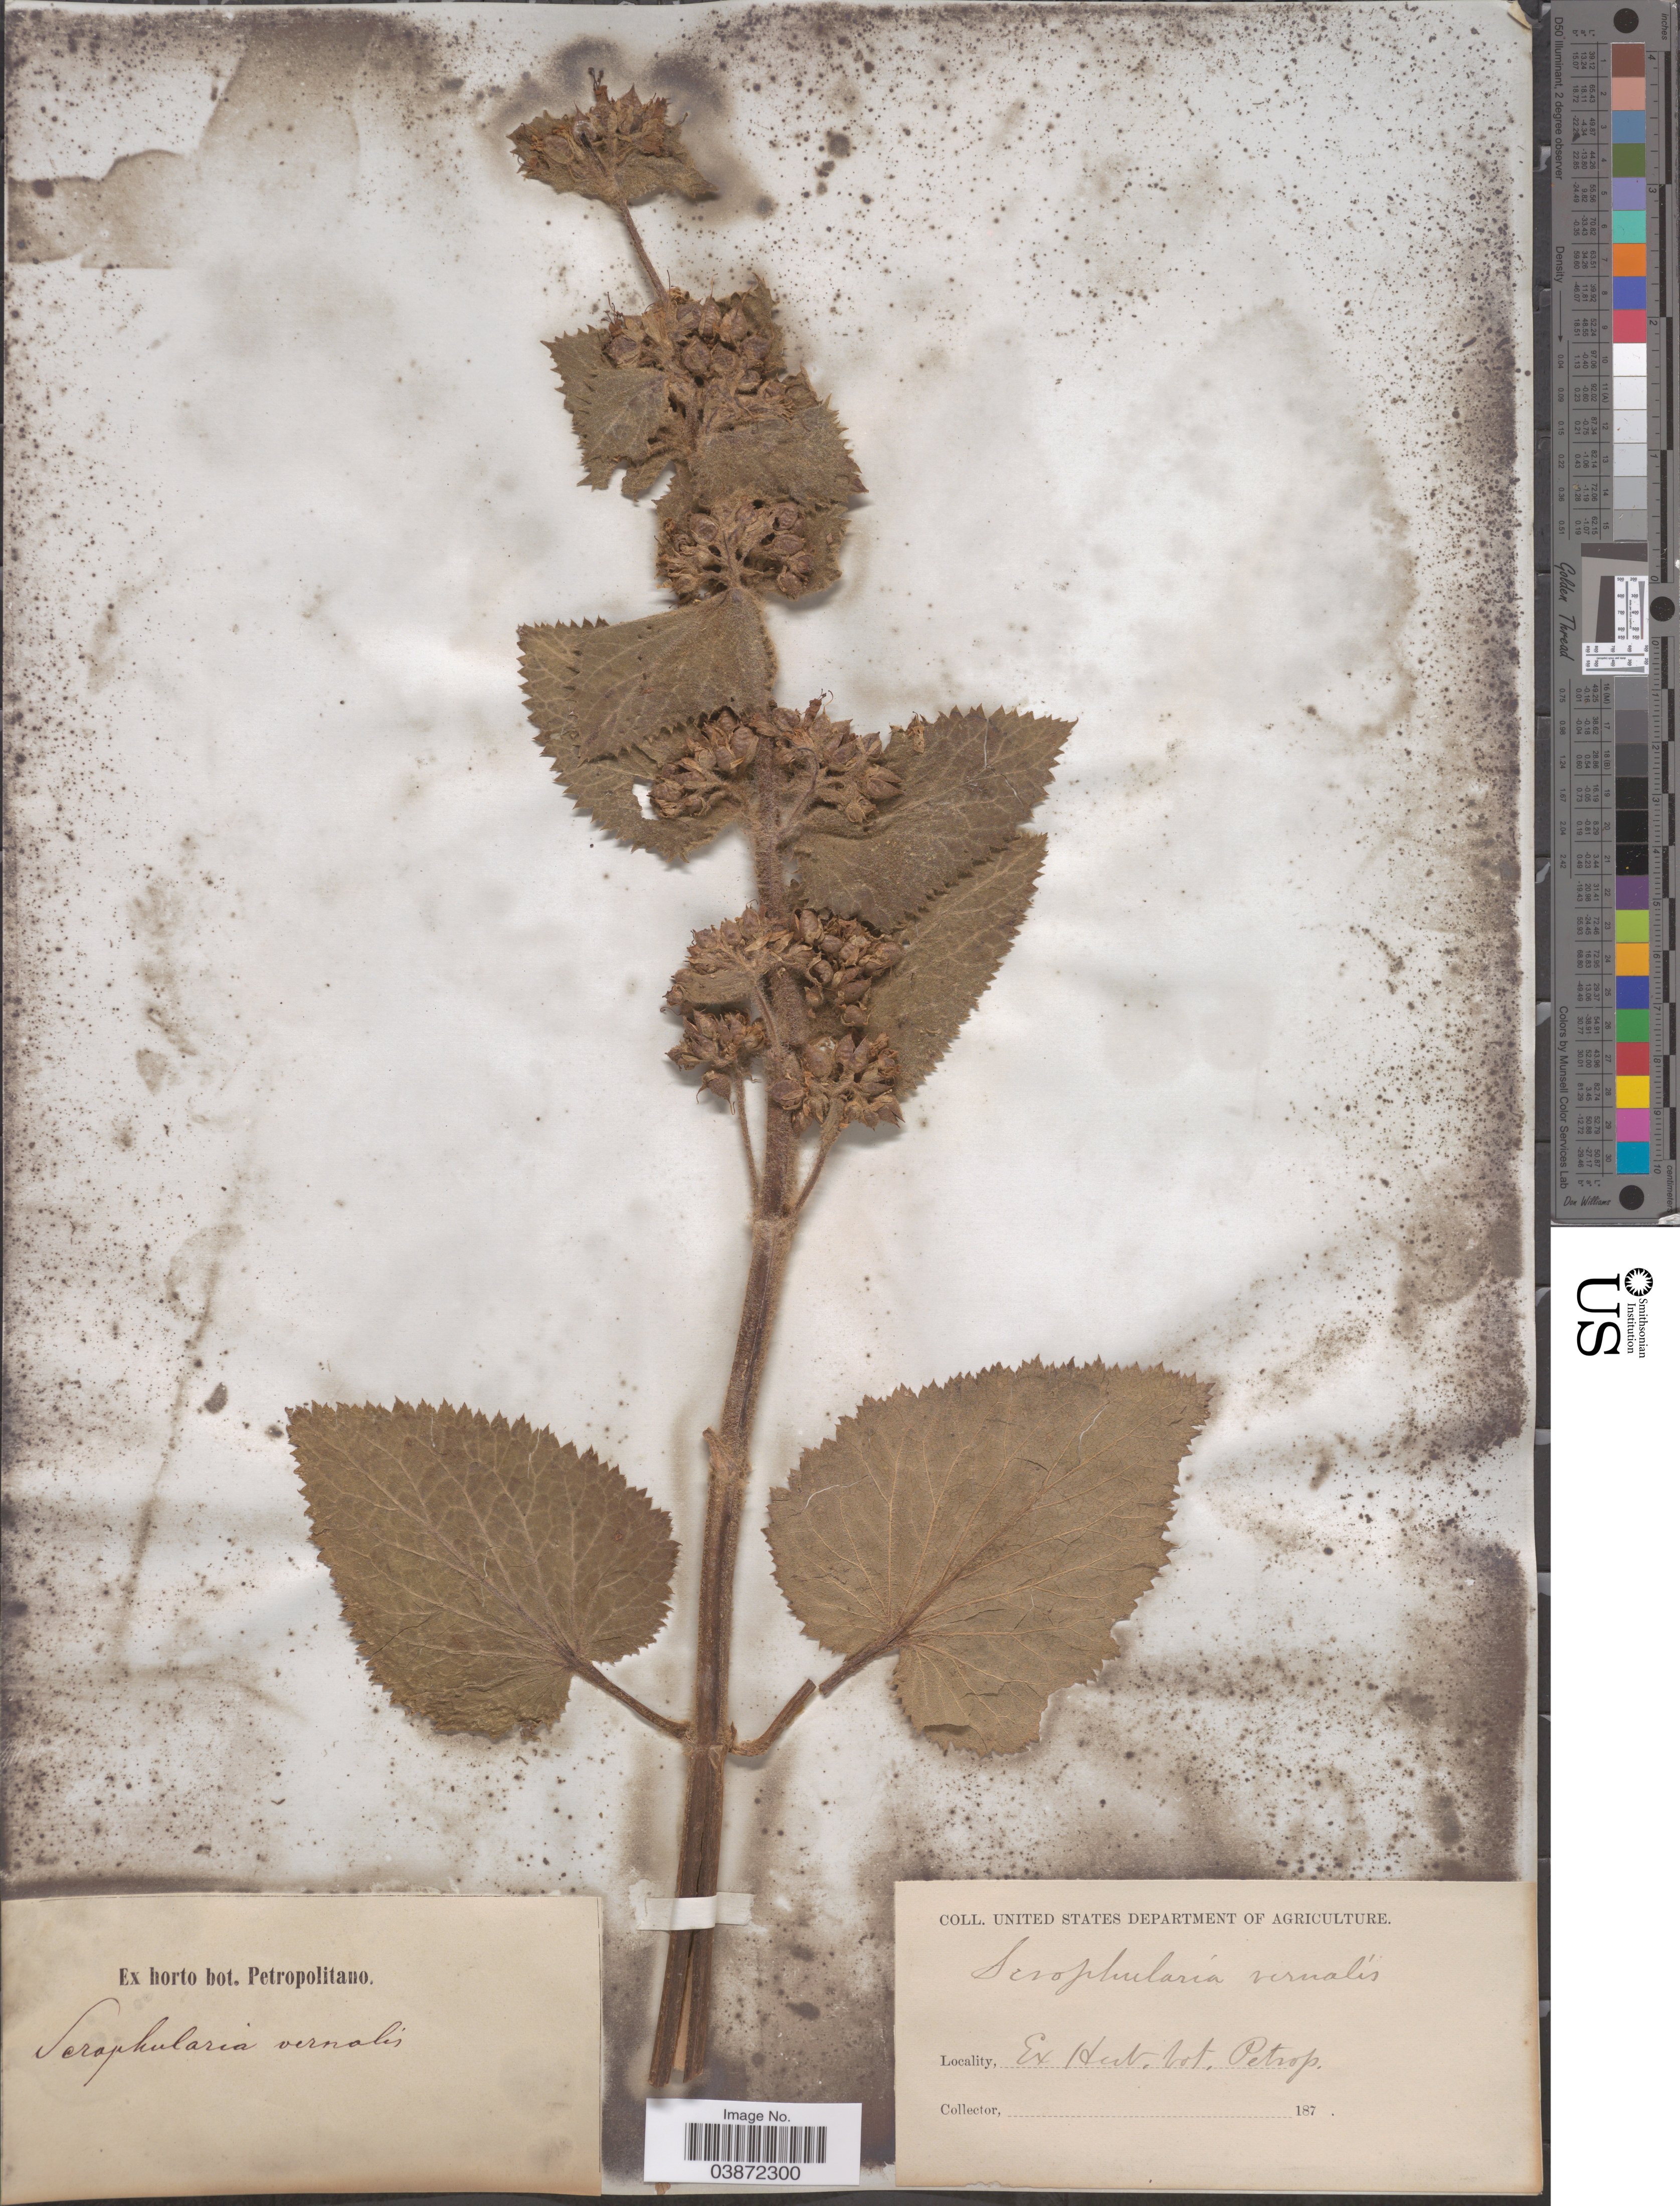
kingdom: Plantae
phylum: Tracheophyta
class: Magnoliopsida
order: Lamiales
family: Scrophulariaceae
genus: Scrophularia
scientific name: Scrophularia vernalis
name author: L.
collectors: ex Horto Bot. Petropolitano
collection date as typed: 187